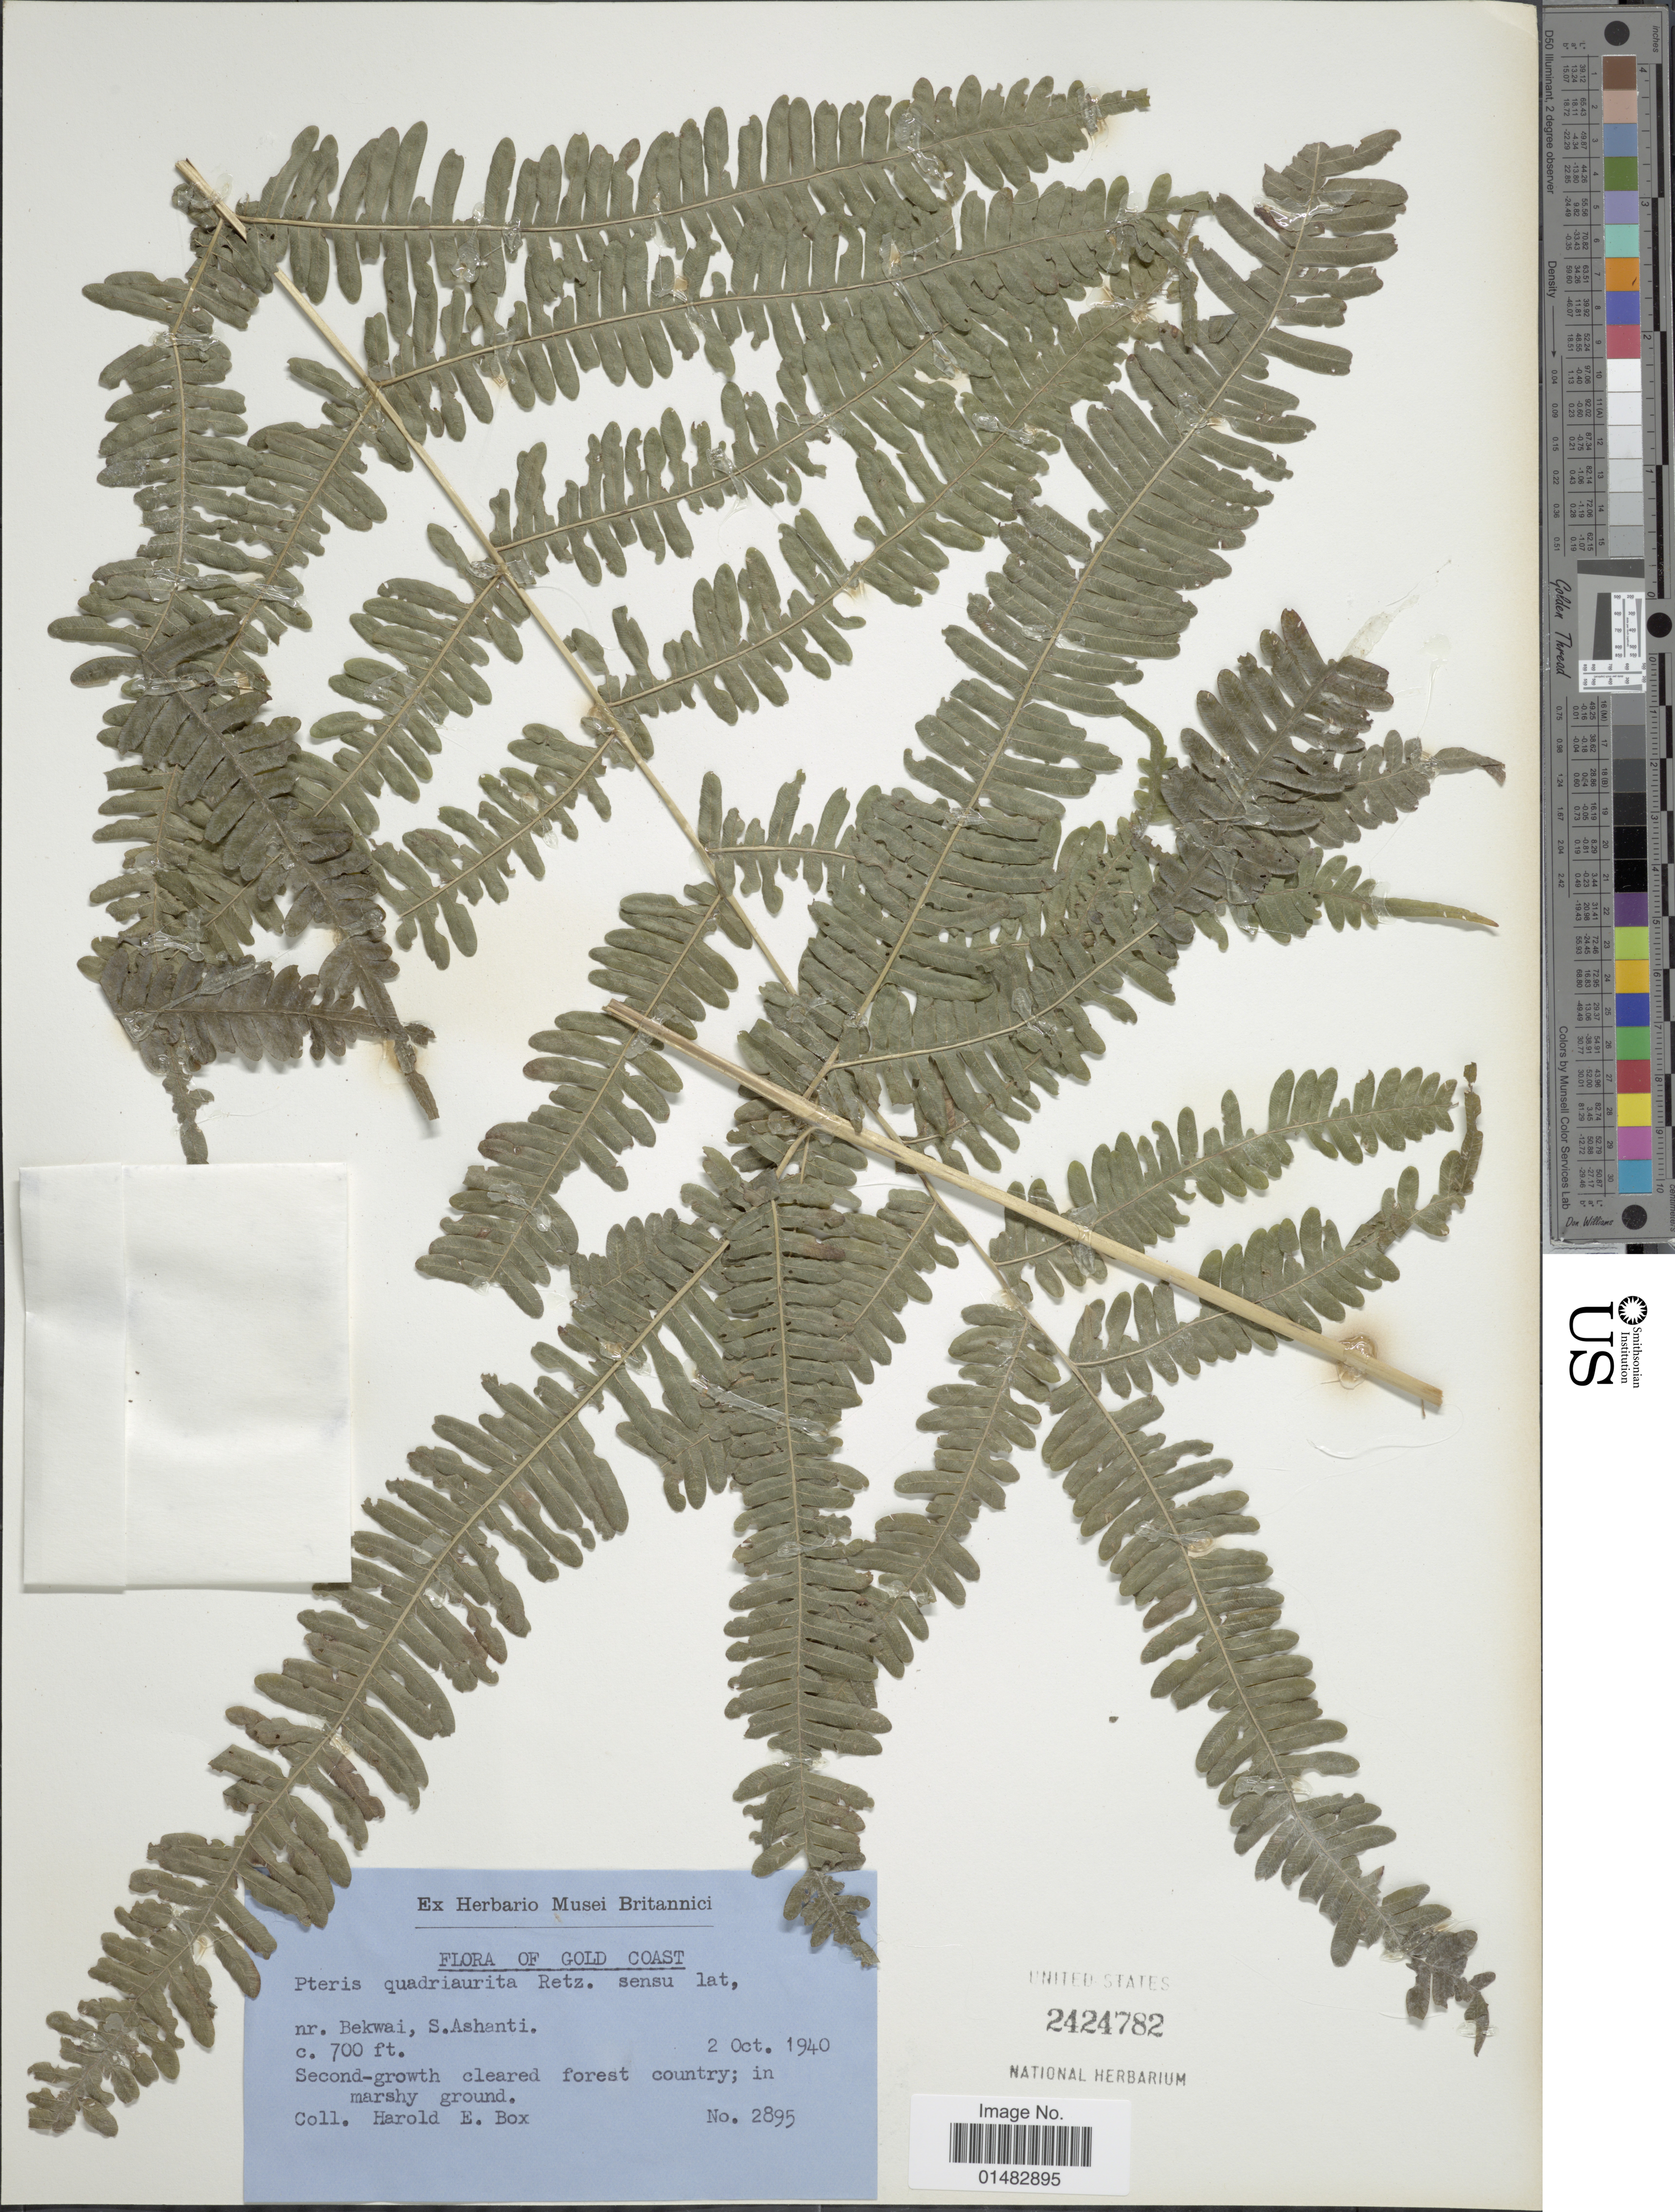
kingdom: Plantae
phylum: Tracheophyta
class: Polypodiopsida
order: Polypodiales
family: Pteridaceae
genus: Pteris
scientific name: Pteris quadriaurita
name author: Retz.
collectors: H. E. Box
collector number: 2895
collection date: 1940-10-02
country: Ghana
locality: Gold Coast, nr. Bekwai, S. Ashanti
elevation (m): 213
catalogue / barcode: US 2424782